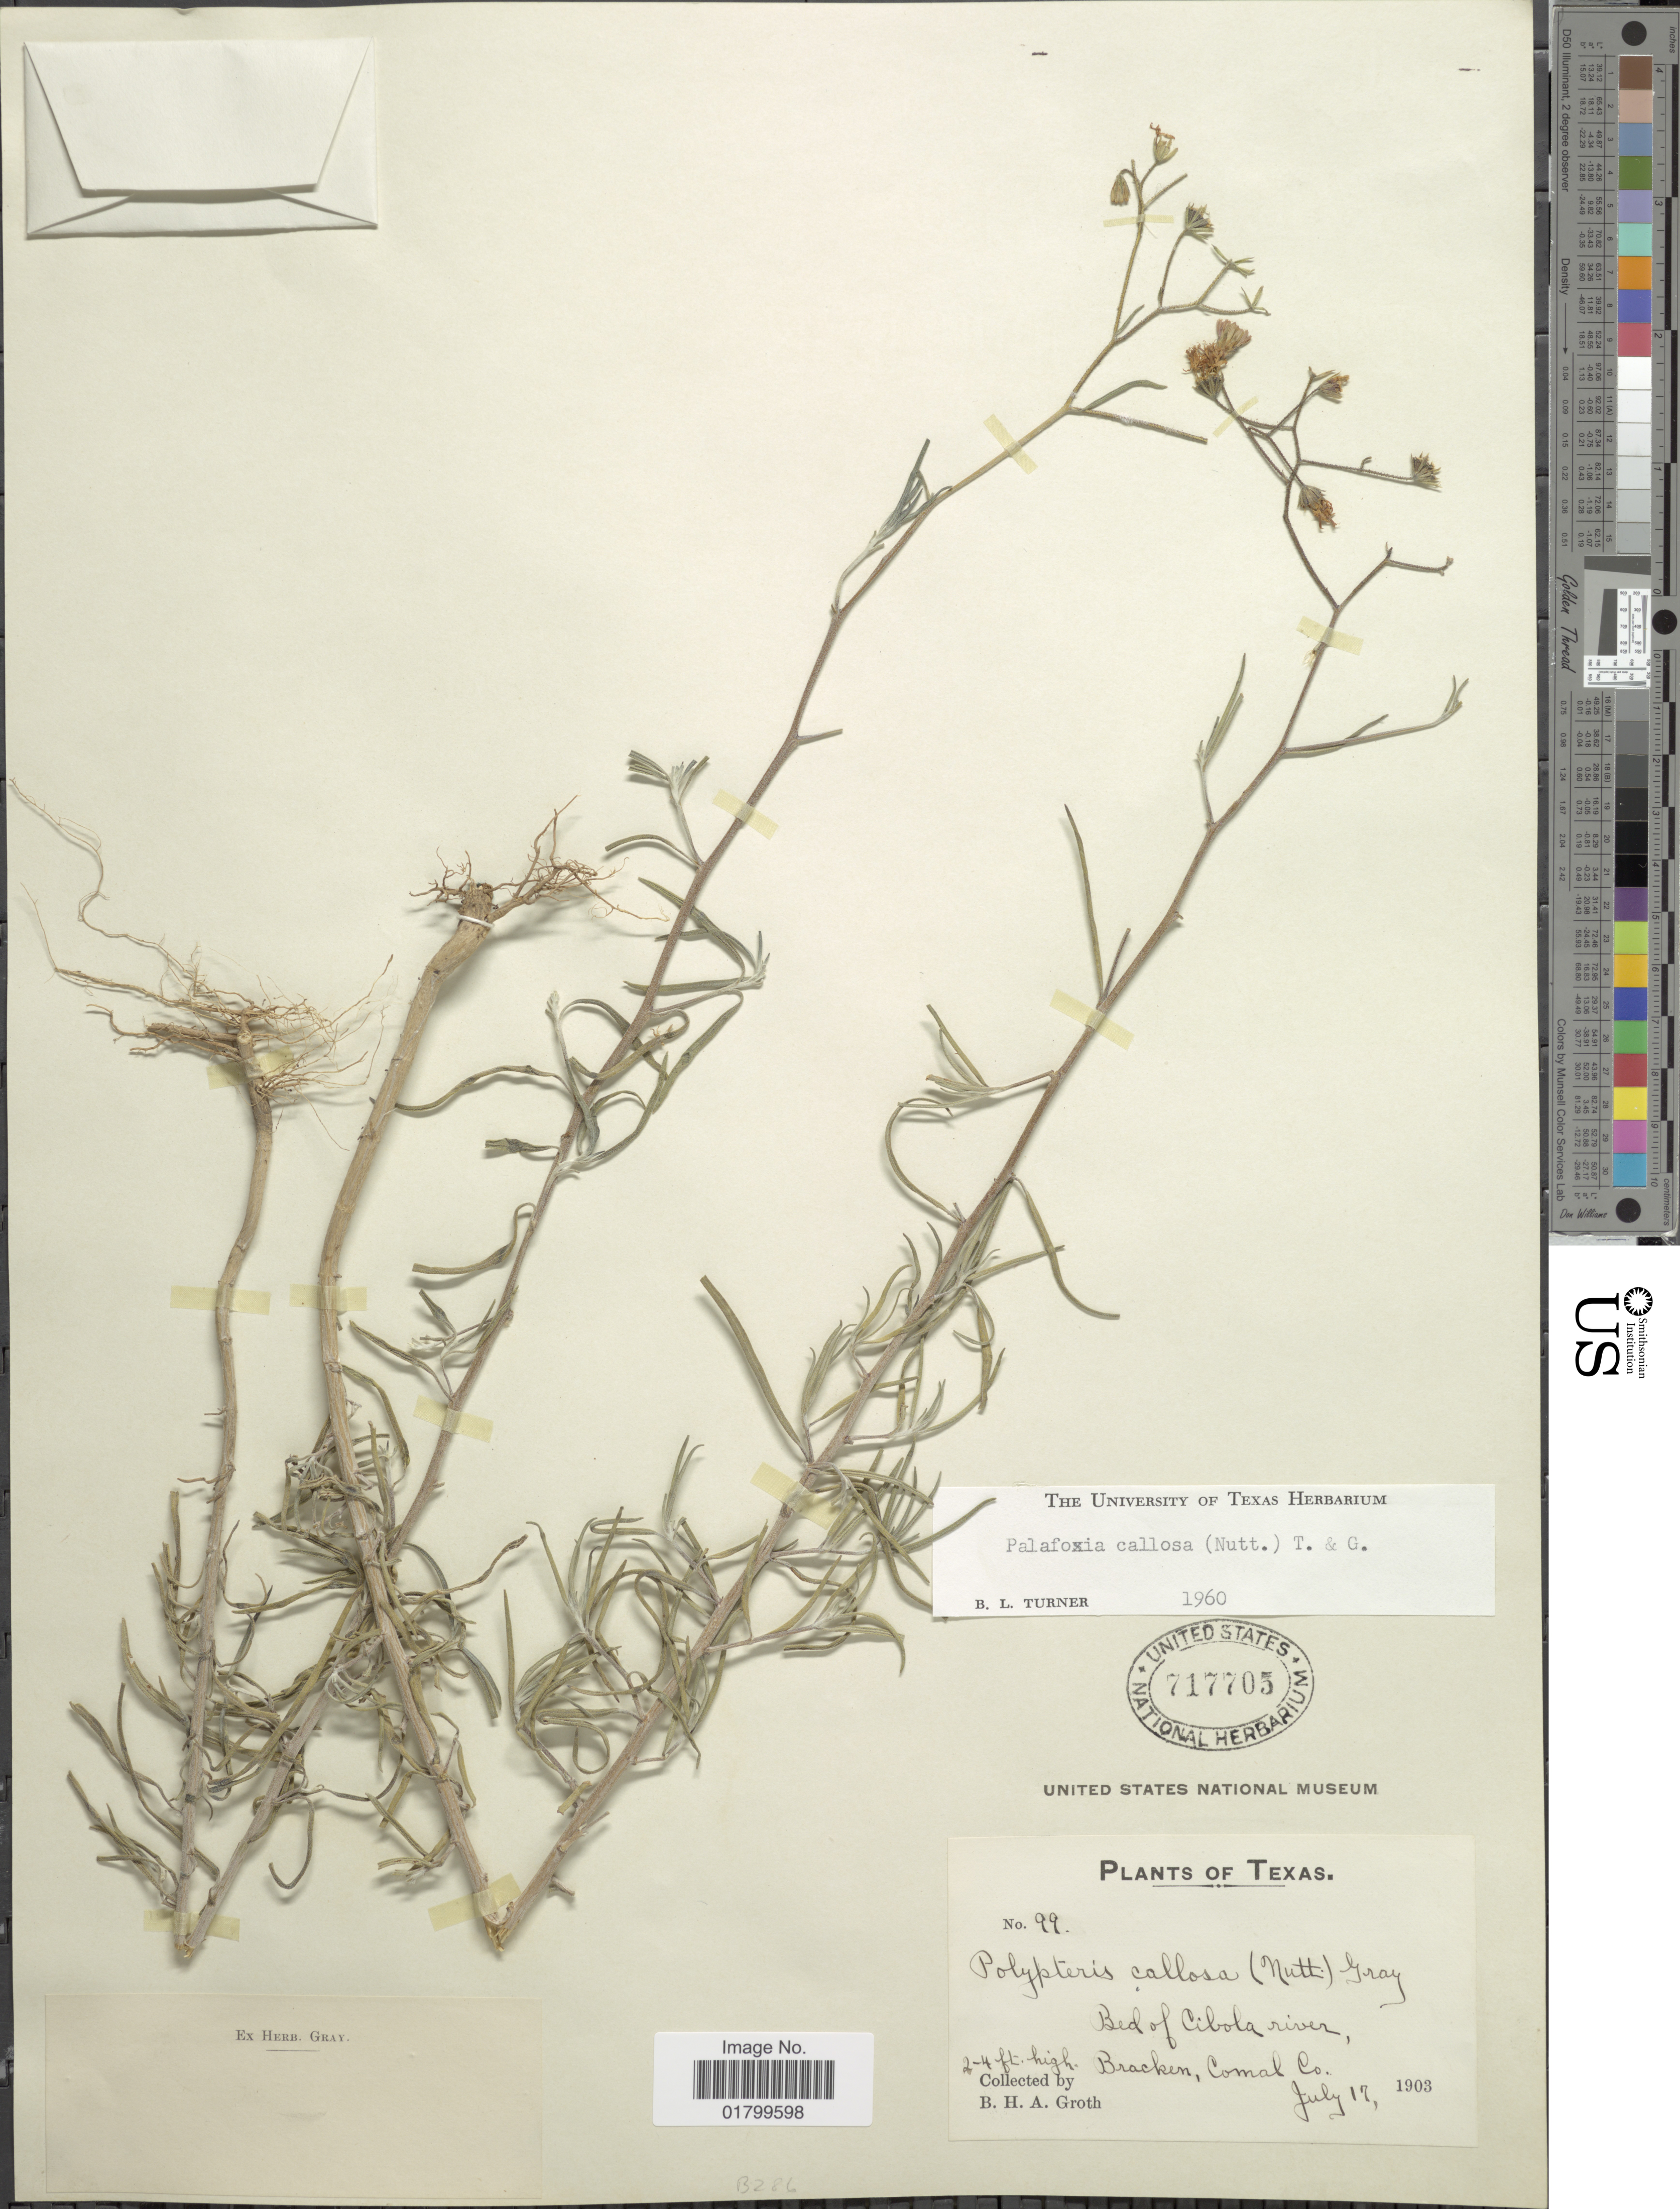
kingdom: Plantae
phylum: Tracheophyta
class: Magnoliopsida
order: Asterales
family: Asteraceae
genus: Palafoxia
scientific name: Palafoxia callosa var. callosa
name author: (Nutt.) Torr. & A. Gray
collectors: B. Groth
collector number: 99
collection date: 1903-07-17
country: United States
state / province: Texas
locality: Bed of Cibola river, Bracken, Comal Co.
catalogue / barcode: US 717705